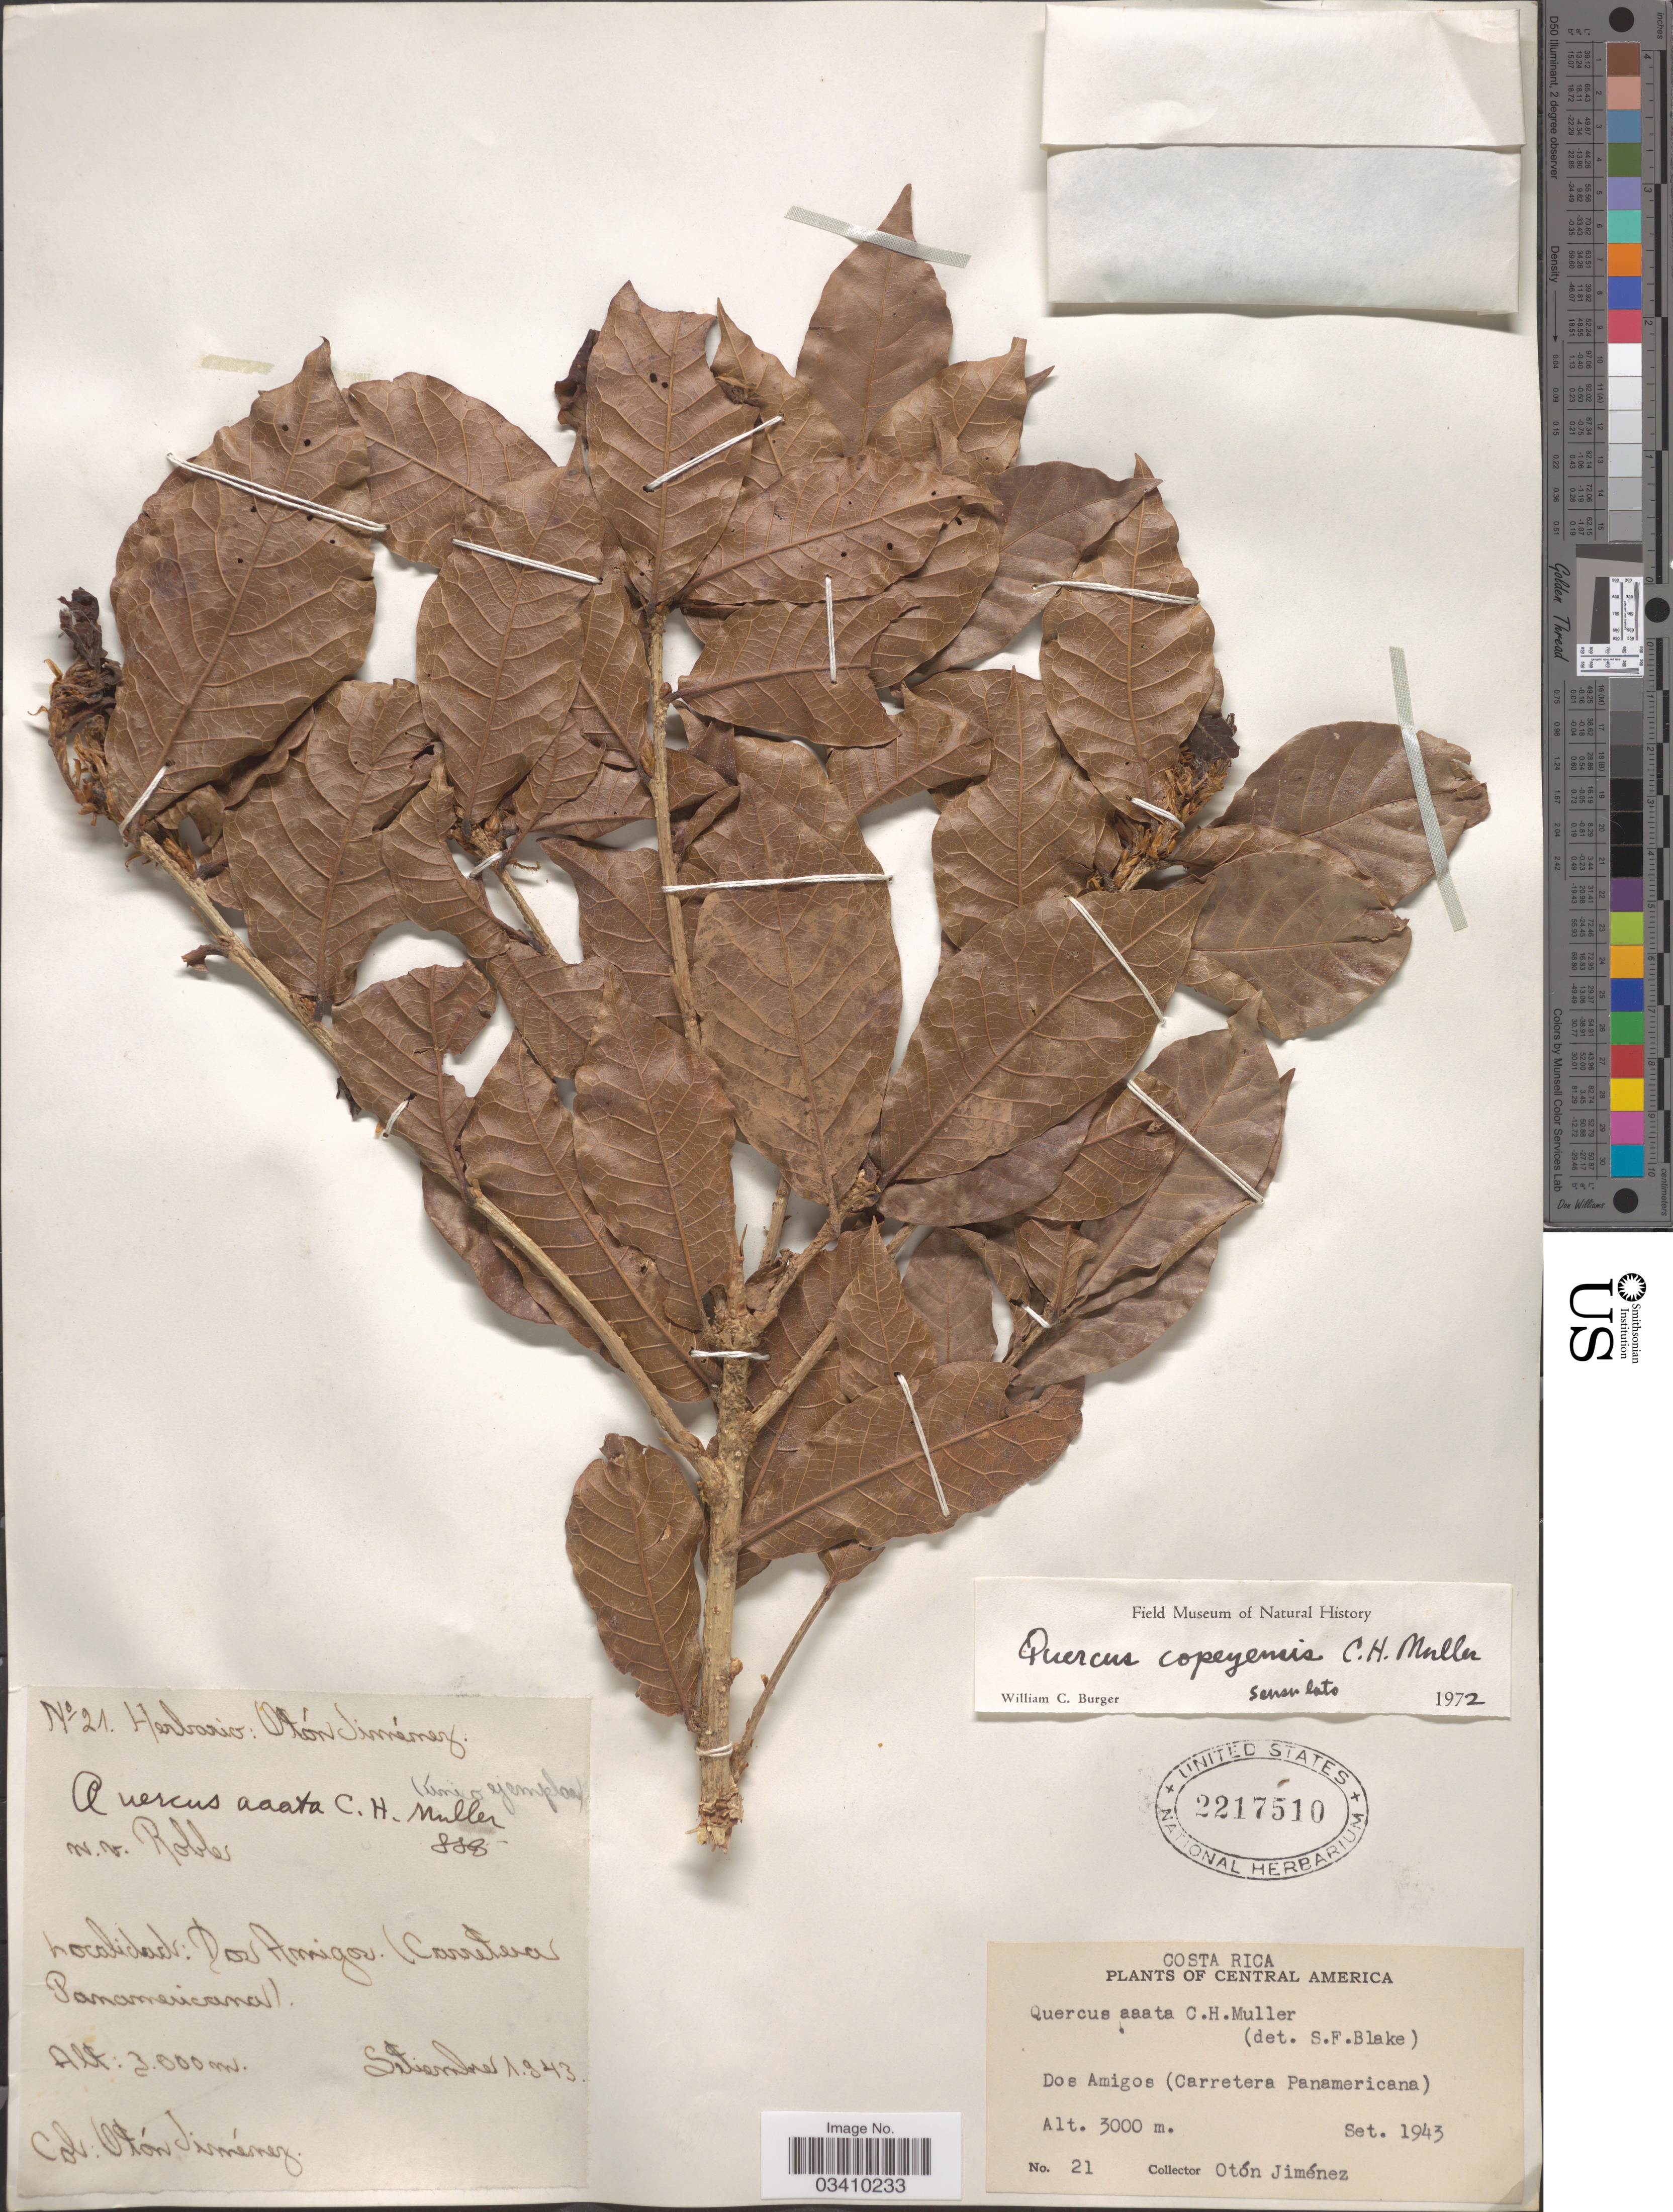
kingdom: Plantae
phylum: Tracheophyta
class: Magnoliopsida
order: Fagales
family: Fagaceae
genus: Quercus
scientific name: Quercus copeyensis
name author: C.H. Müll.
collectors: O. Jimenez L.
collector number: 21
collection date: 1943-09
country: Costa Rica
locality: Dos Amigos (Carretera Panamerican).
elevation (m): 3000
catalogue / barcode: US 2217510